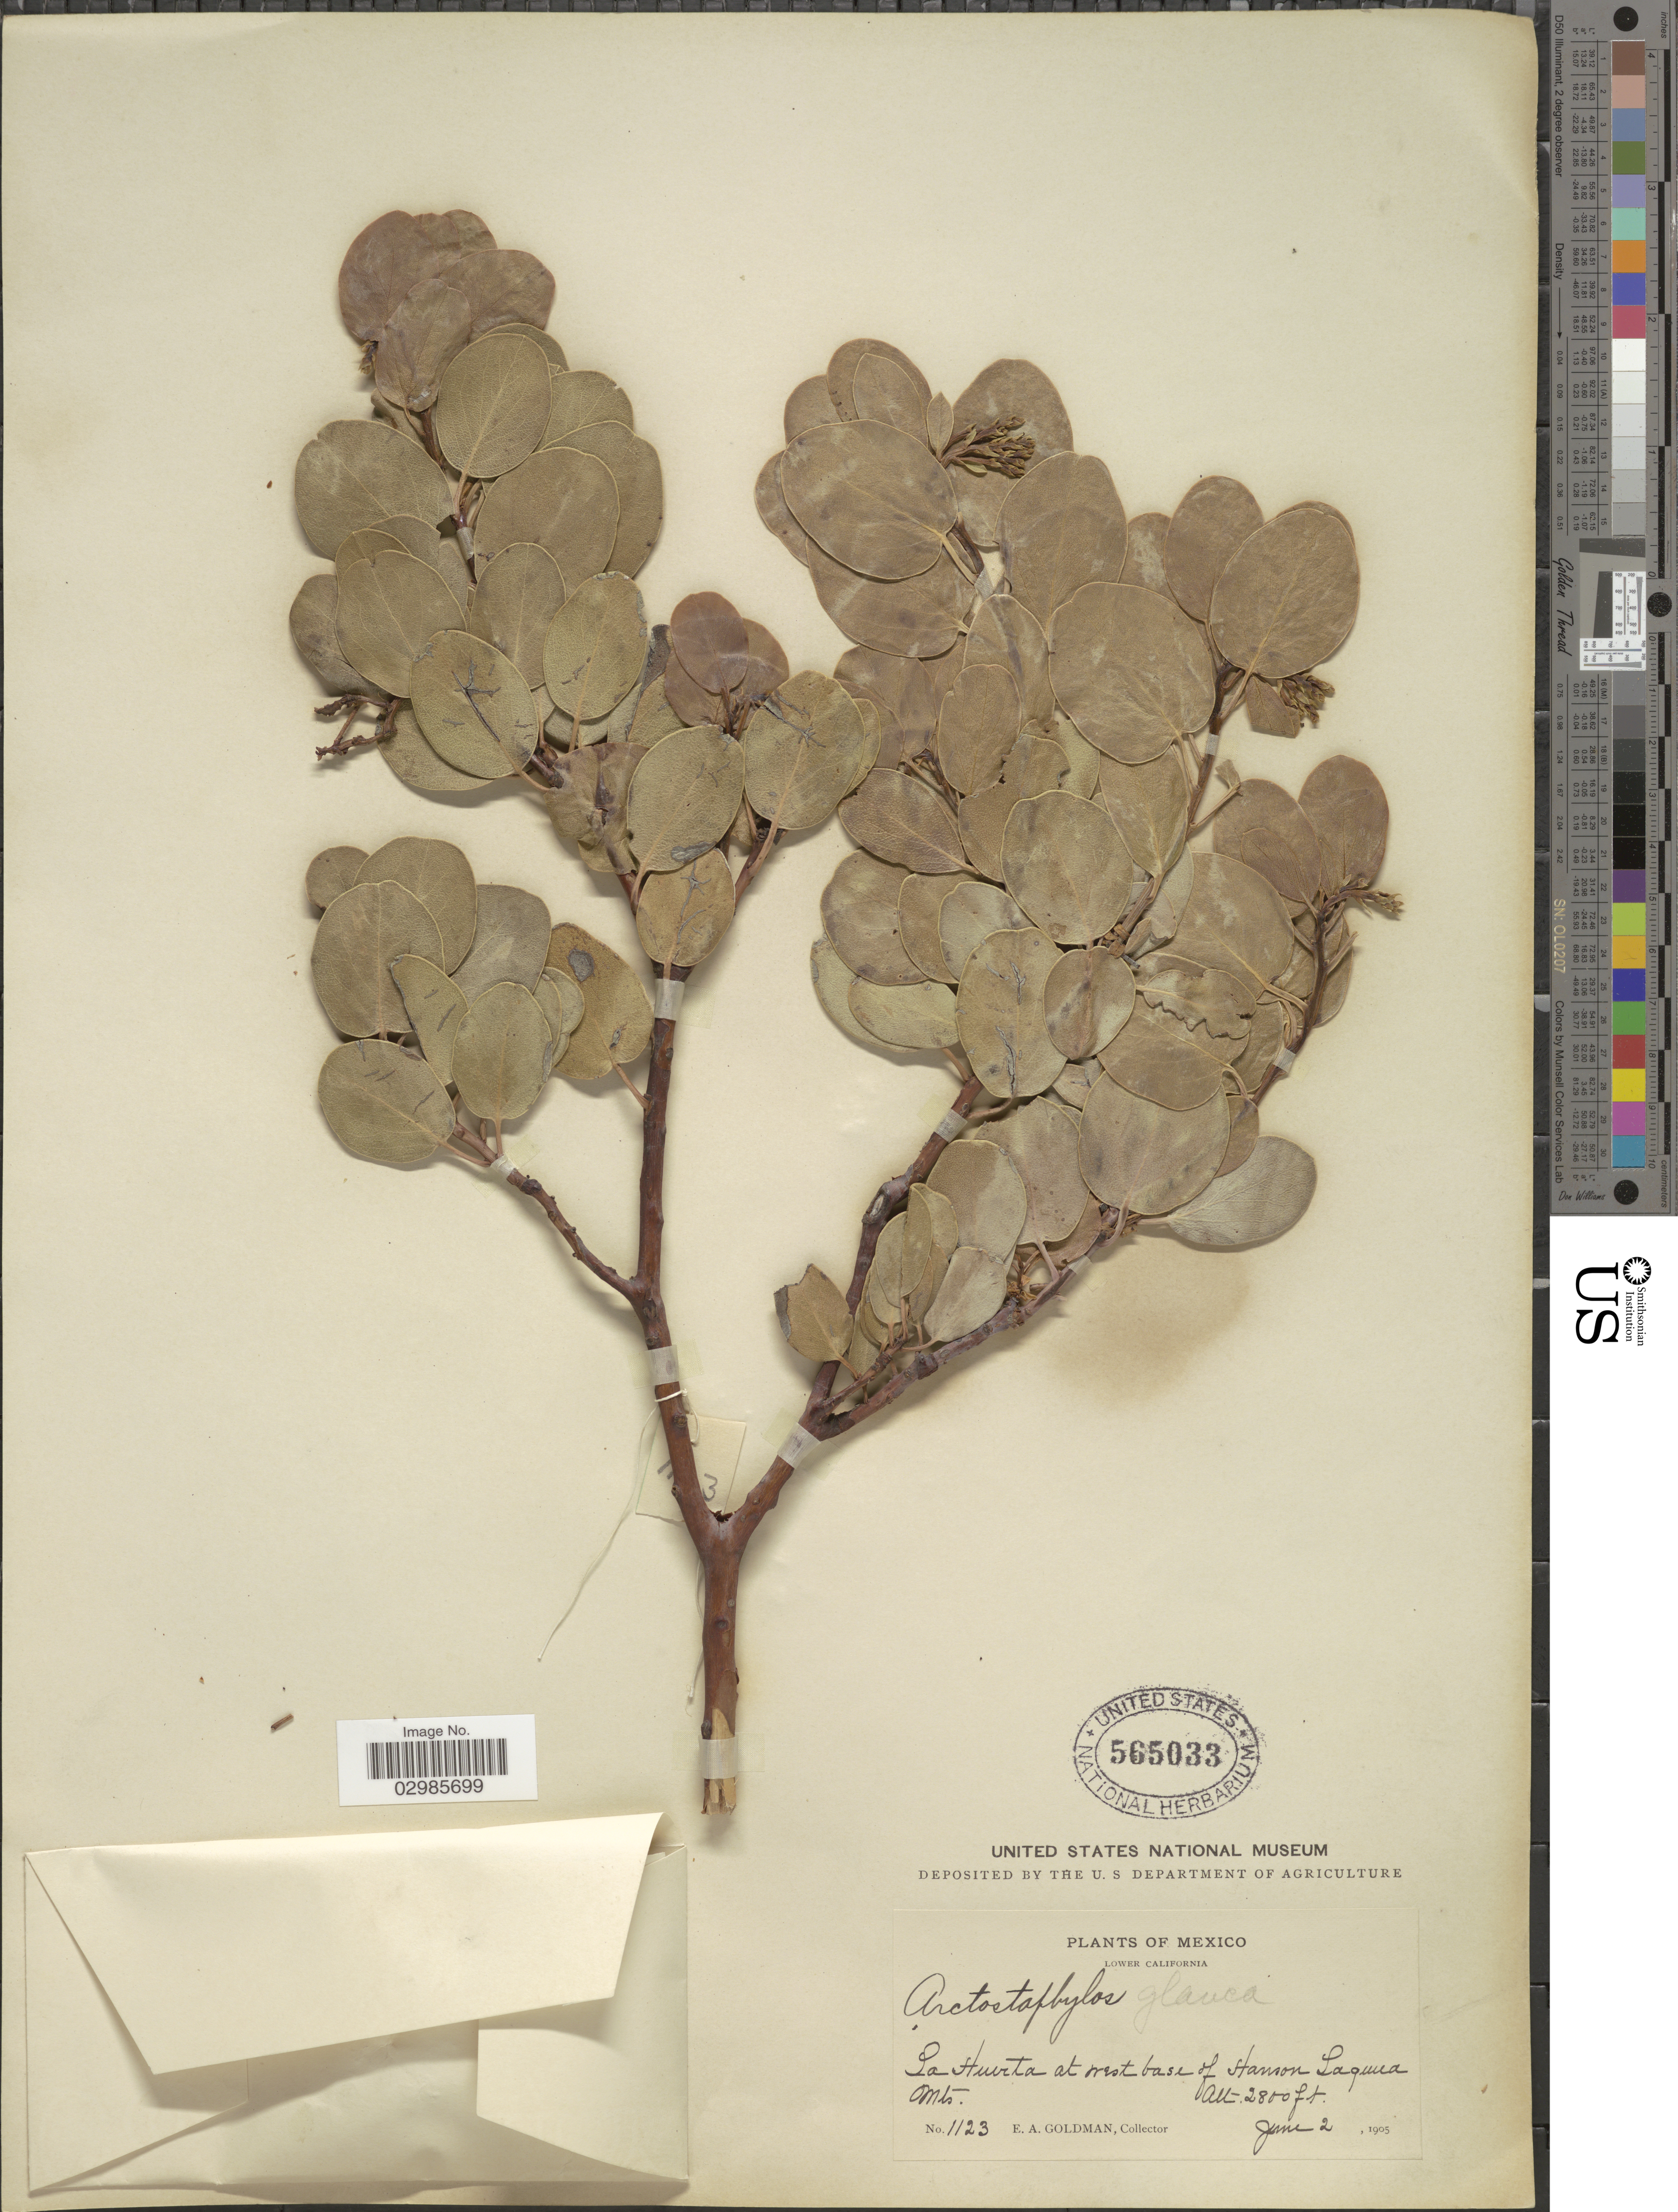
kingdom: Plantae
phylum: Tracheophyta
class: Magnoliopsida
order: Ericales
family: Ericaceae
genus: Arctostaphylos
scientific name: Arctostaphylos glauca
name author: Lindl.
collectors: E. A. Goldman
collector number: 1123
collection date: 1905-06-02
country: Mexico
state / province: Baja California Norte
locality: Lower California, La Huerta at west base of Stanson Laguna Mts.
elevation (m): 853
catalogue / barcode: US 565033